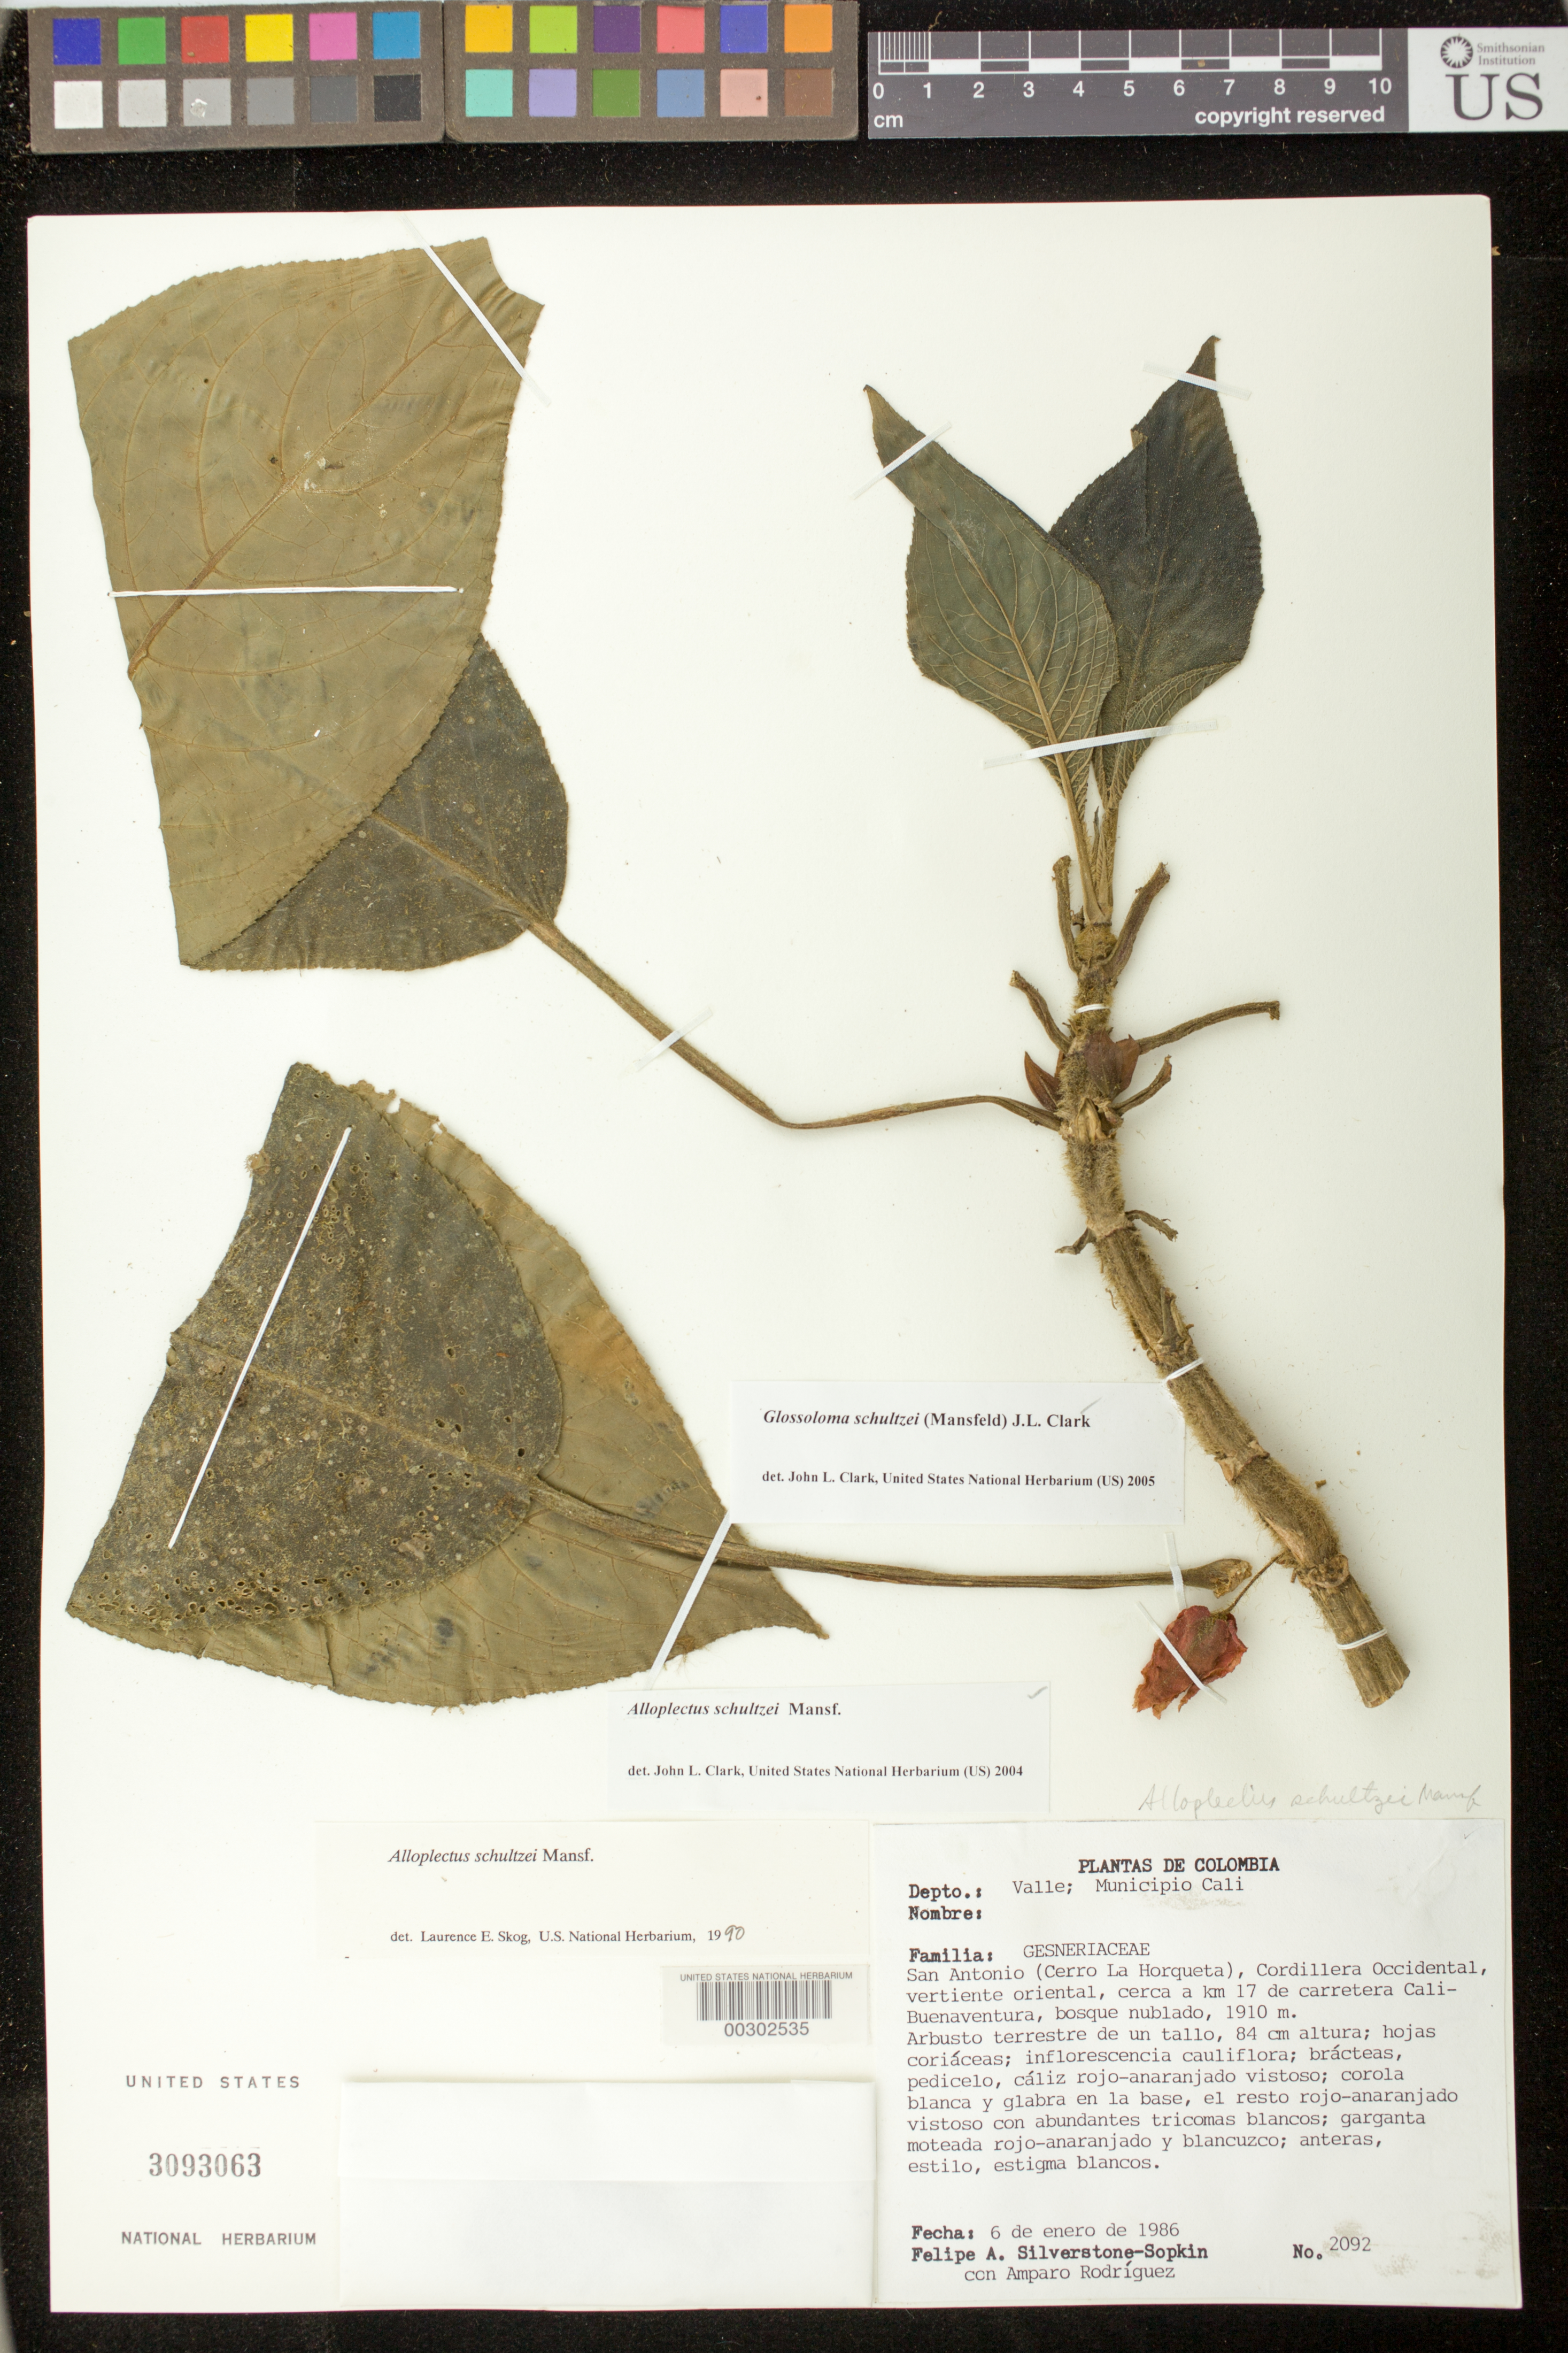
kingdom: Plantae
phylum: Tracheophyta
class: Magnoliopsida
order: Lamiales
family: Gesneriaceae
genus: Glossoloma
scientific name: Glossoloma schultzei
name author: (Mansf.) J.L. Clark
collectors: P. A. Silverstone-Sopkin & A. Rodríguez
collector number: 2092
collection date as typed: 06 Jan 1986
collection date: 1986-01-06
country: Colombia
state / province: Valle del Cauca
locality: Mun. of Cali, San Antonio (cerro La Horqueta), Cordillera Occidental, eastern slope, near to km17 Cali - Buenaventura highway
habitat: Cloud forest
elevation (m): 1910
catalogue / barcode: US 3093063